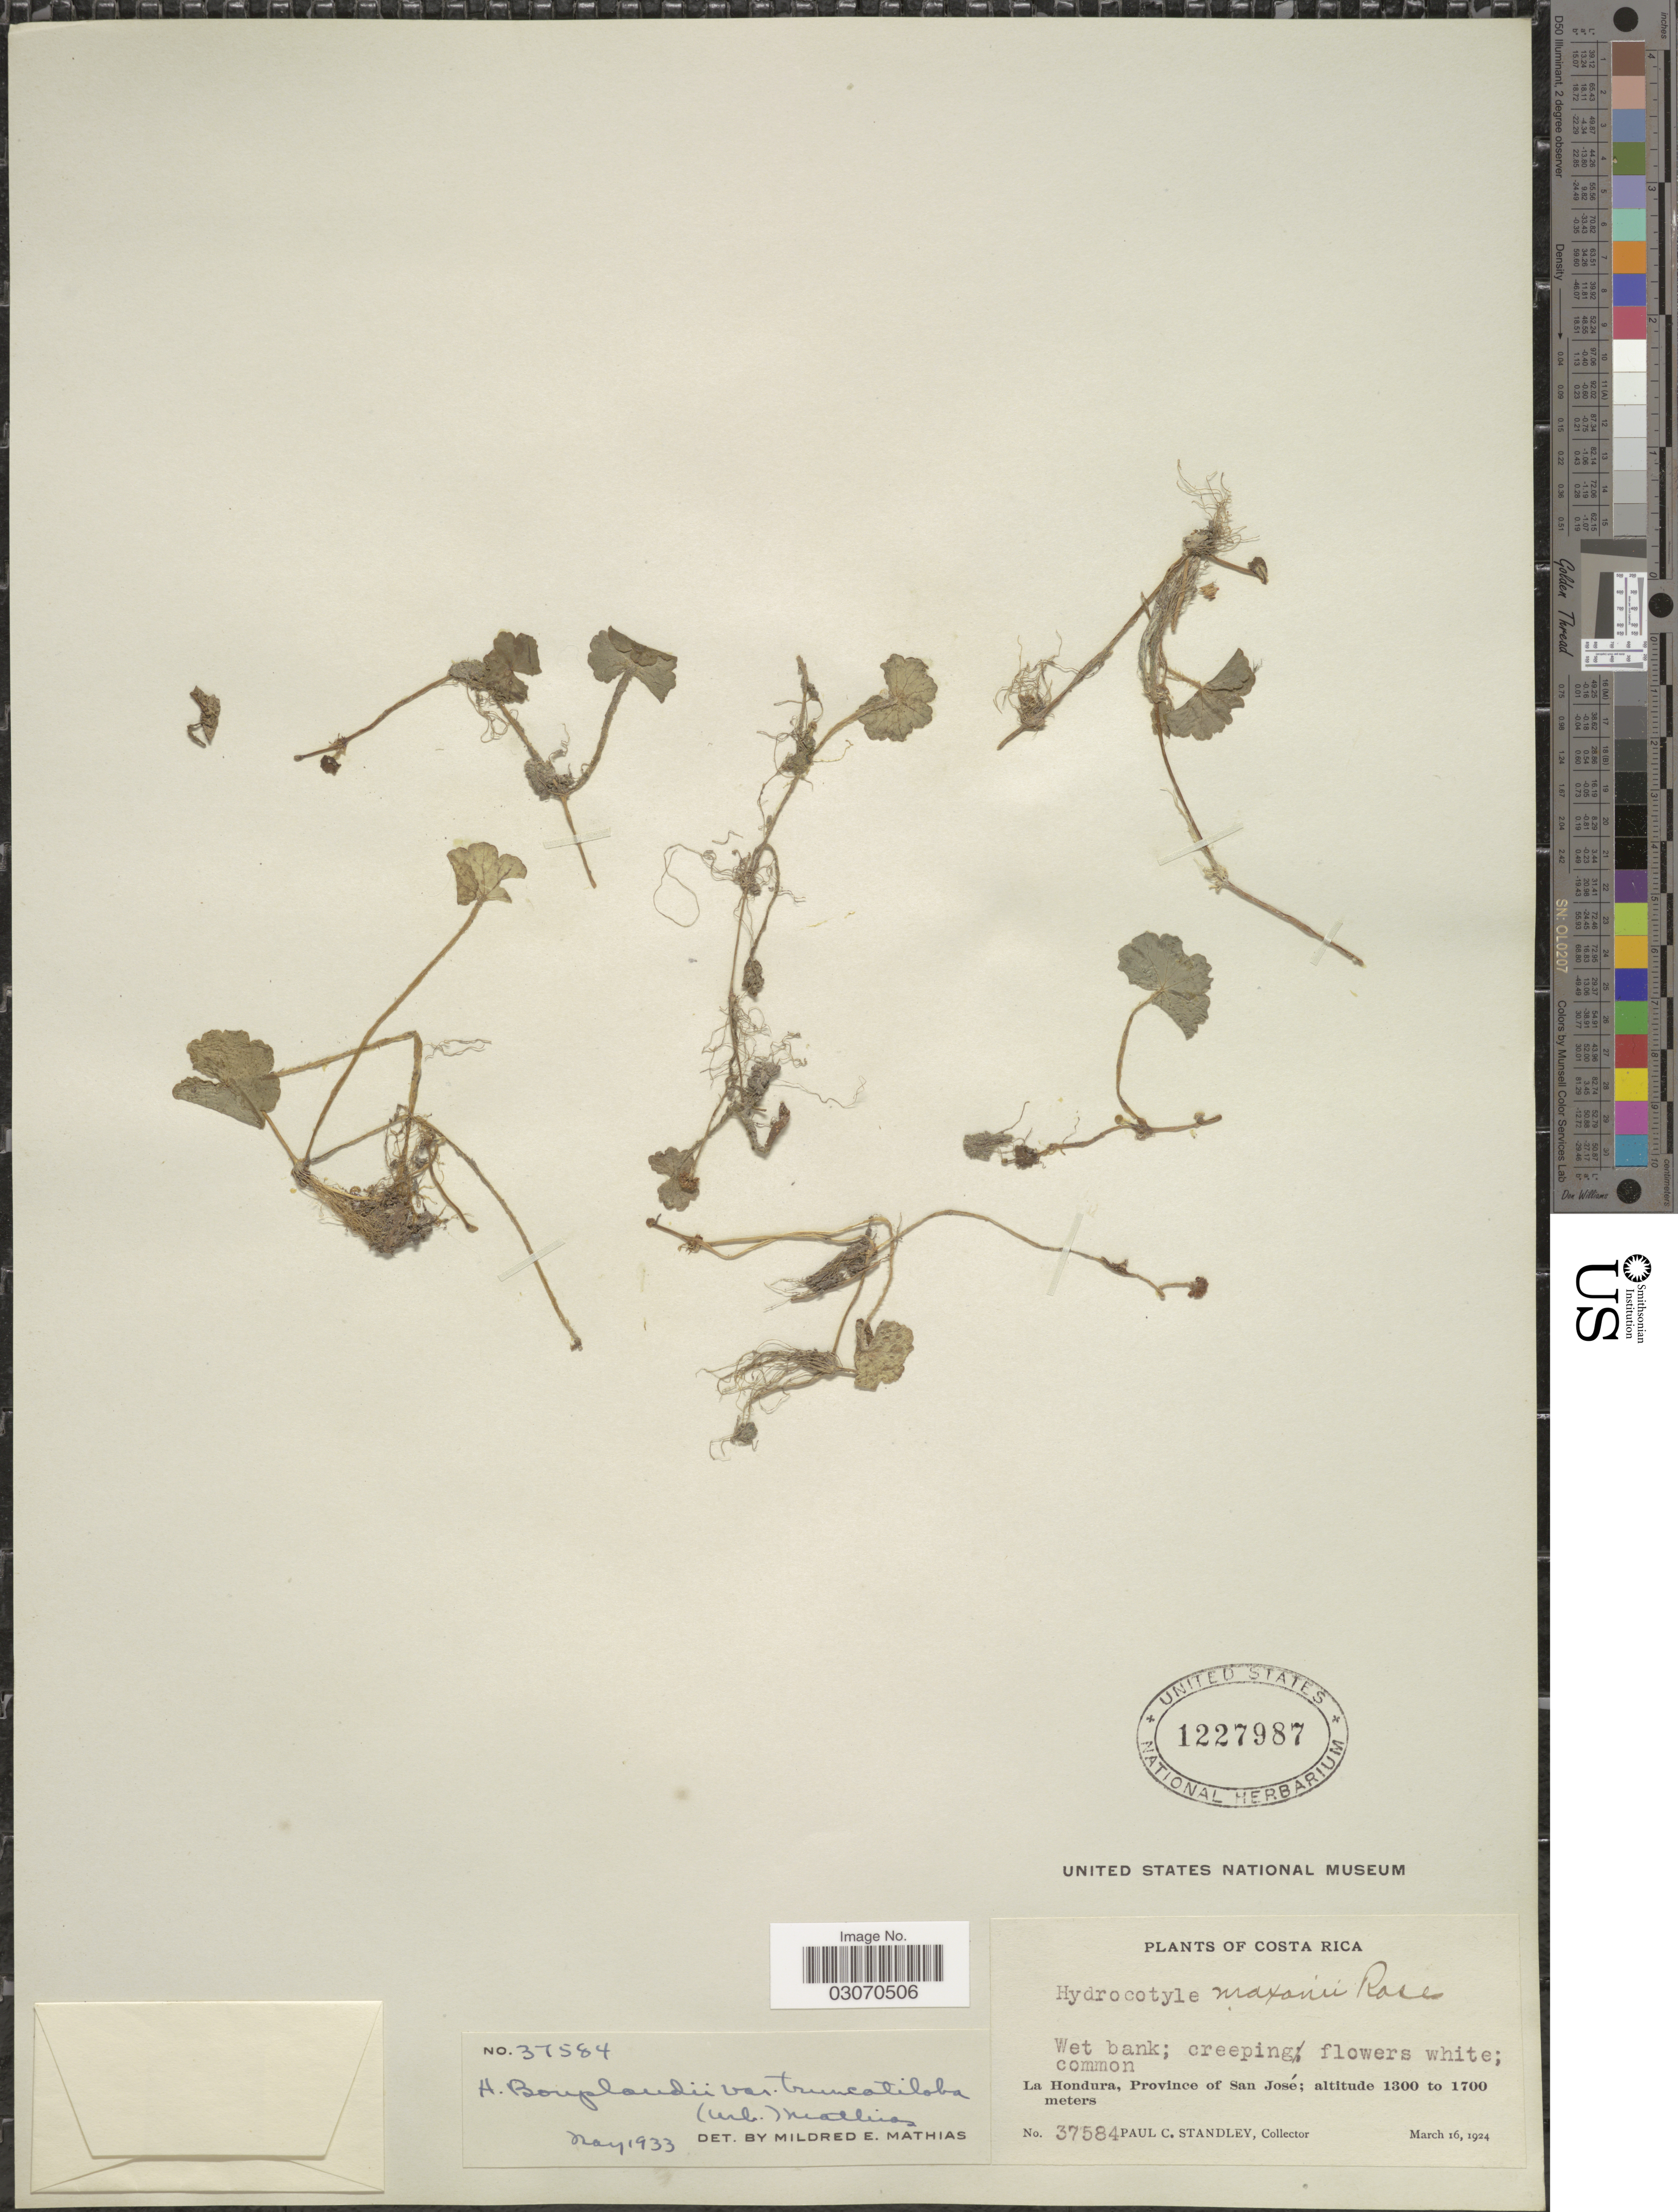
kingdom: Plantae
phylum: Tracheophyta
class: Magnoliopsida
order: Apiales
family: Araliaceae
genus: Hydrocotyle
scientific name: Hydrocotyle leucocephala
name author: Cham. & Schltdl.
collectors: P. C. Standley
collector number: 37584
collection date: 1924-03-16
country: Costa Rica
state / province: San José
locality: La Hondura.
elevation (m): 1300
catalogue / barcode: US 1227987